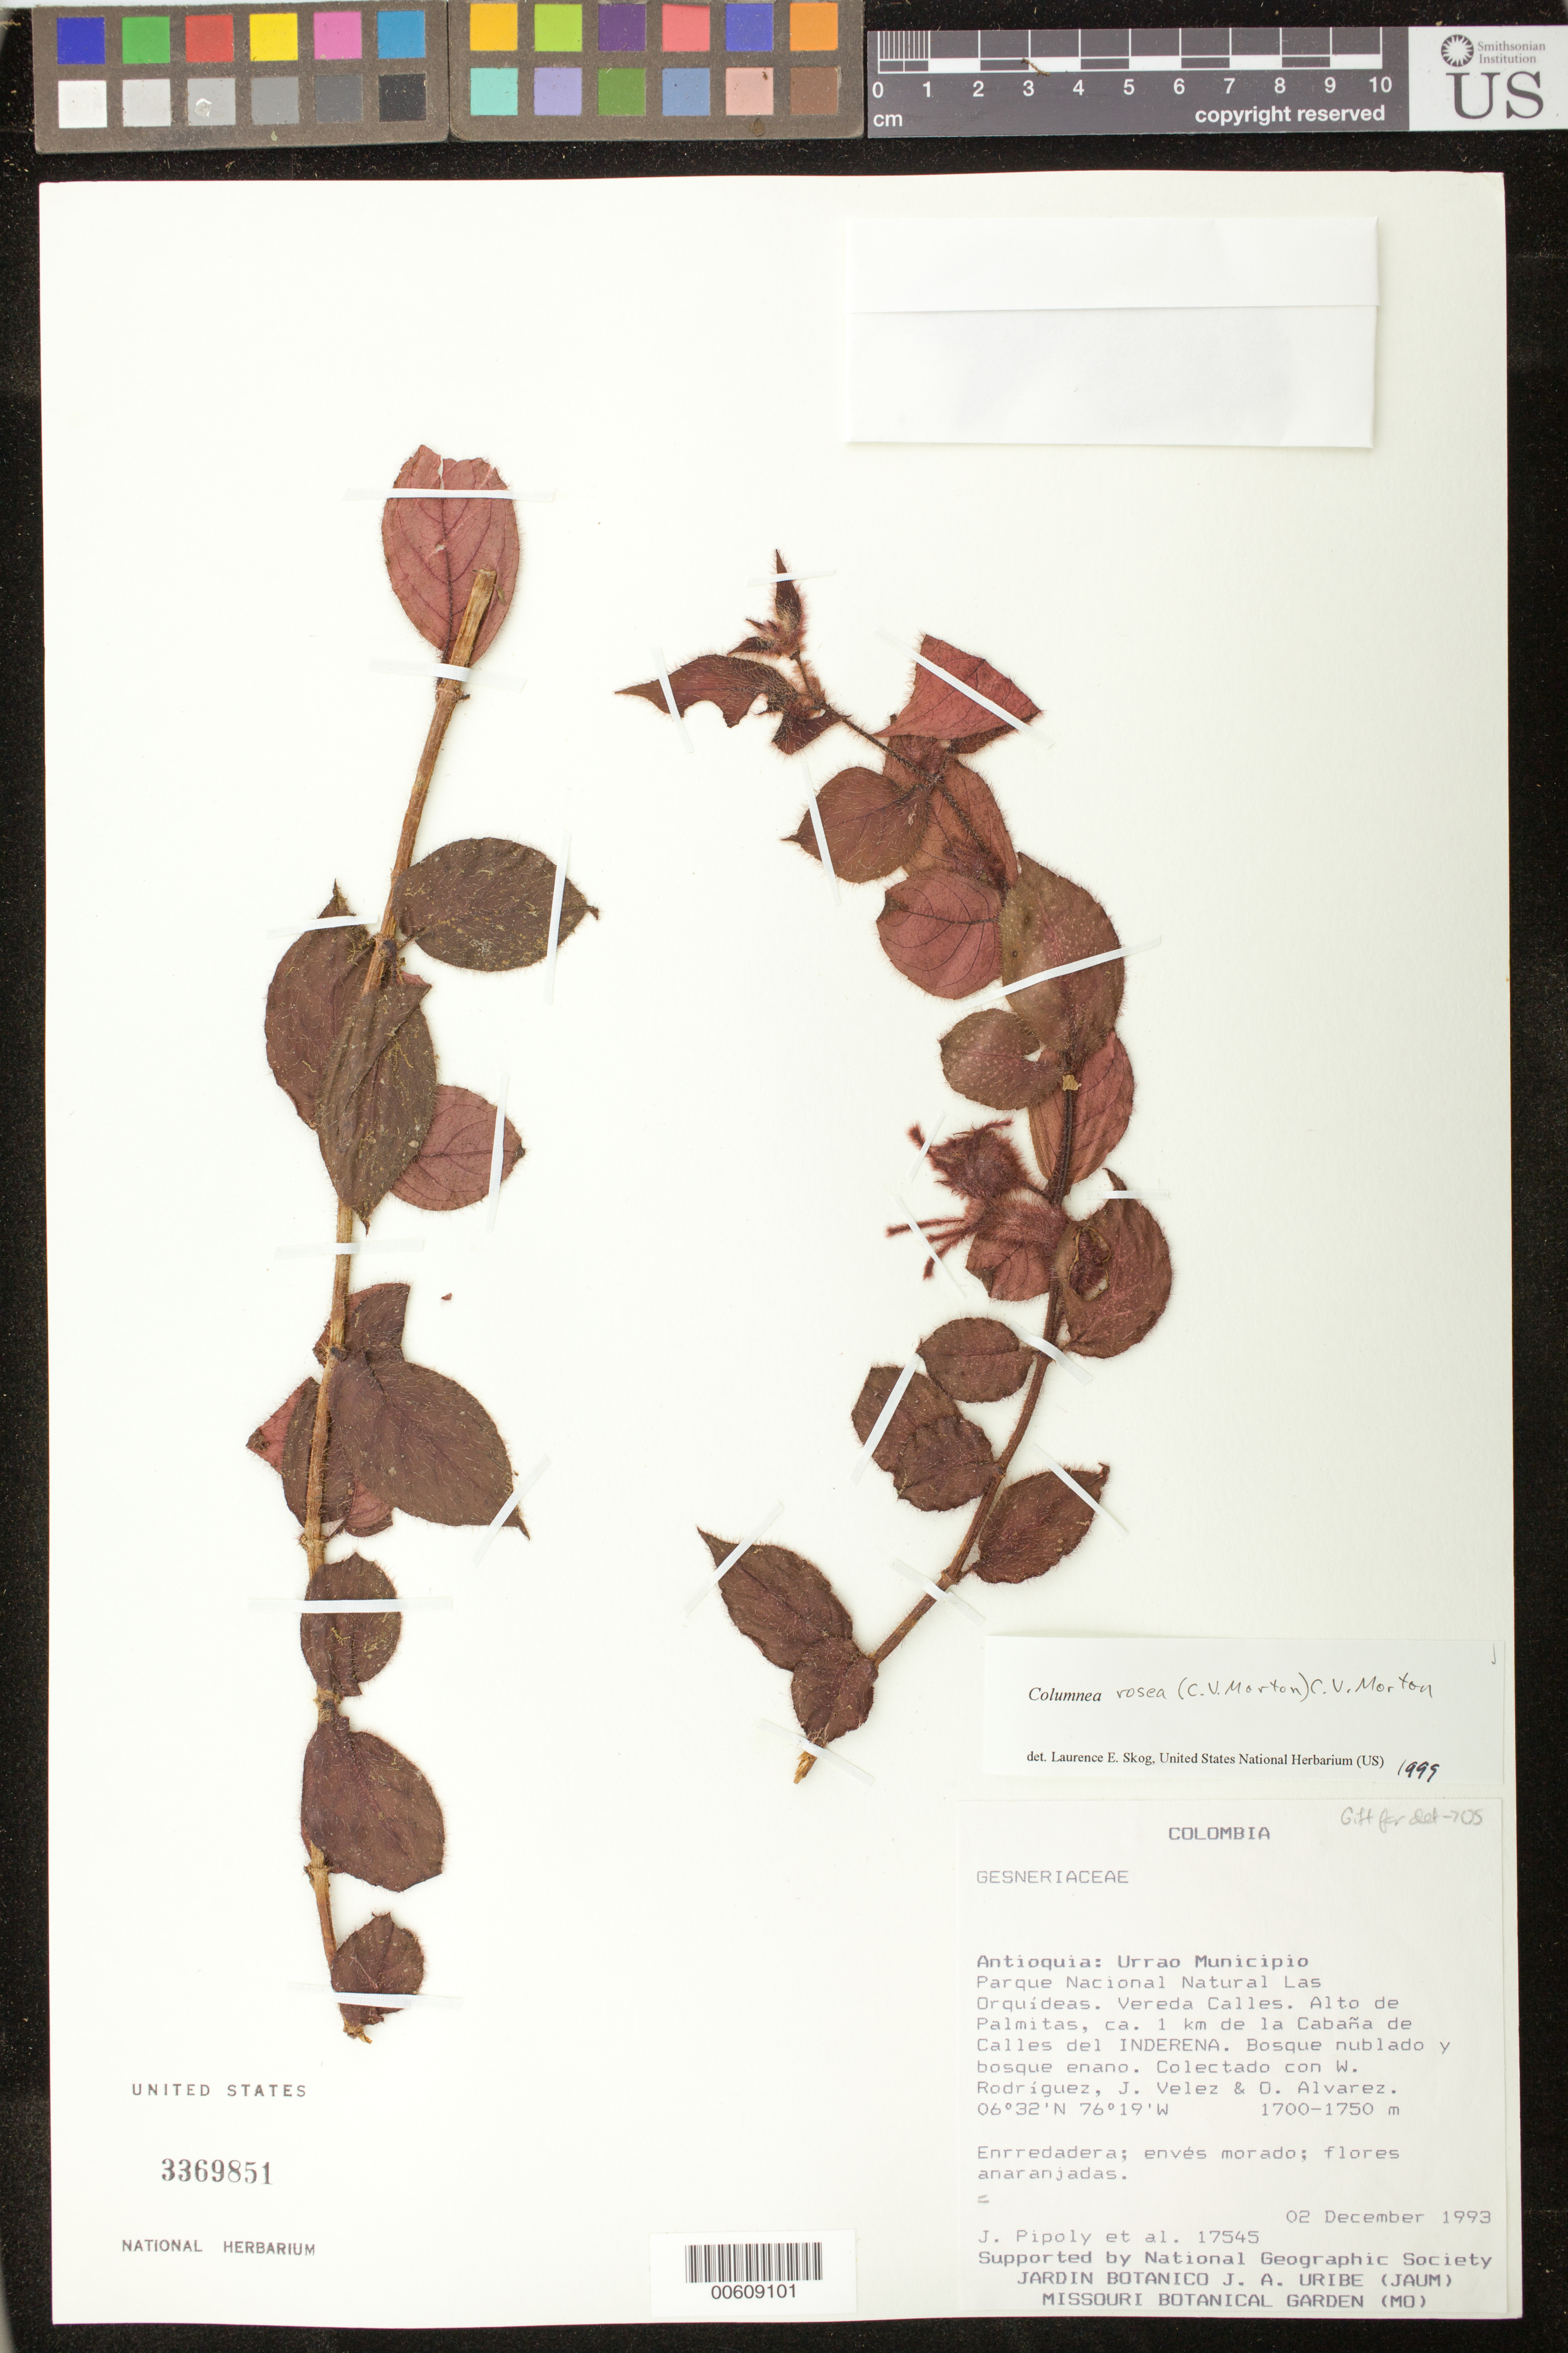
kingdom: Plantae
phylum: Tracheophyta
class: Magnoliopsida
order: Lamiales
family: Gesneriaceae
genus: Columnea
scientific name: Columnea rosea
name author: (C.V. Morton) C.V. Morton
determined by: Skog, Laurence E.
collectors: J. J. Pipoly, W. Rodriguez, J. Velez & O. Alvarez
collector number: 17545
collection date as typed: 02 Dec 1993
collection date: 1993-12-02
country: Colombia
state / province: Antioquia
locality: Mpio. Urrao; Parque Nacional Natural Las Orquídeas, Vereda Calles, Alto de Palmitas, ca. 1 km de la Cabaña de Calles del INDERA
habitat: Bosque nublado y bosque enano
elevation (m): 1700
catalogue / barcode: US 3369851